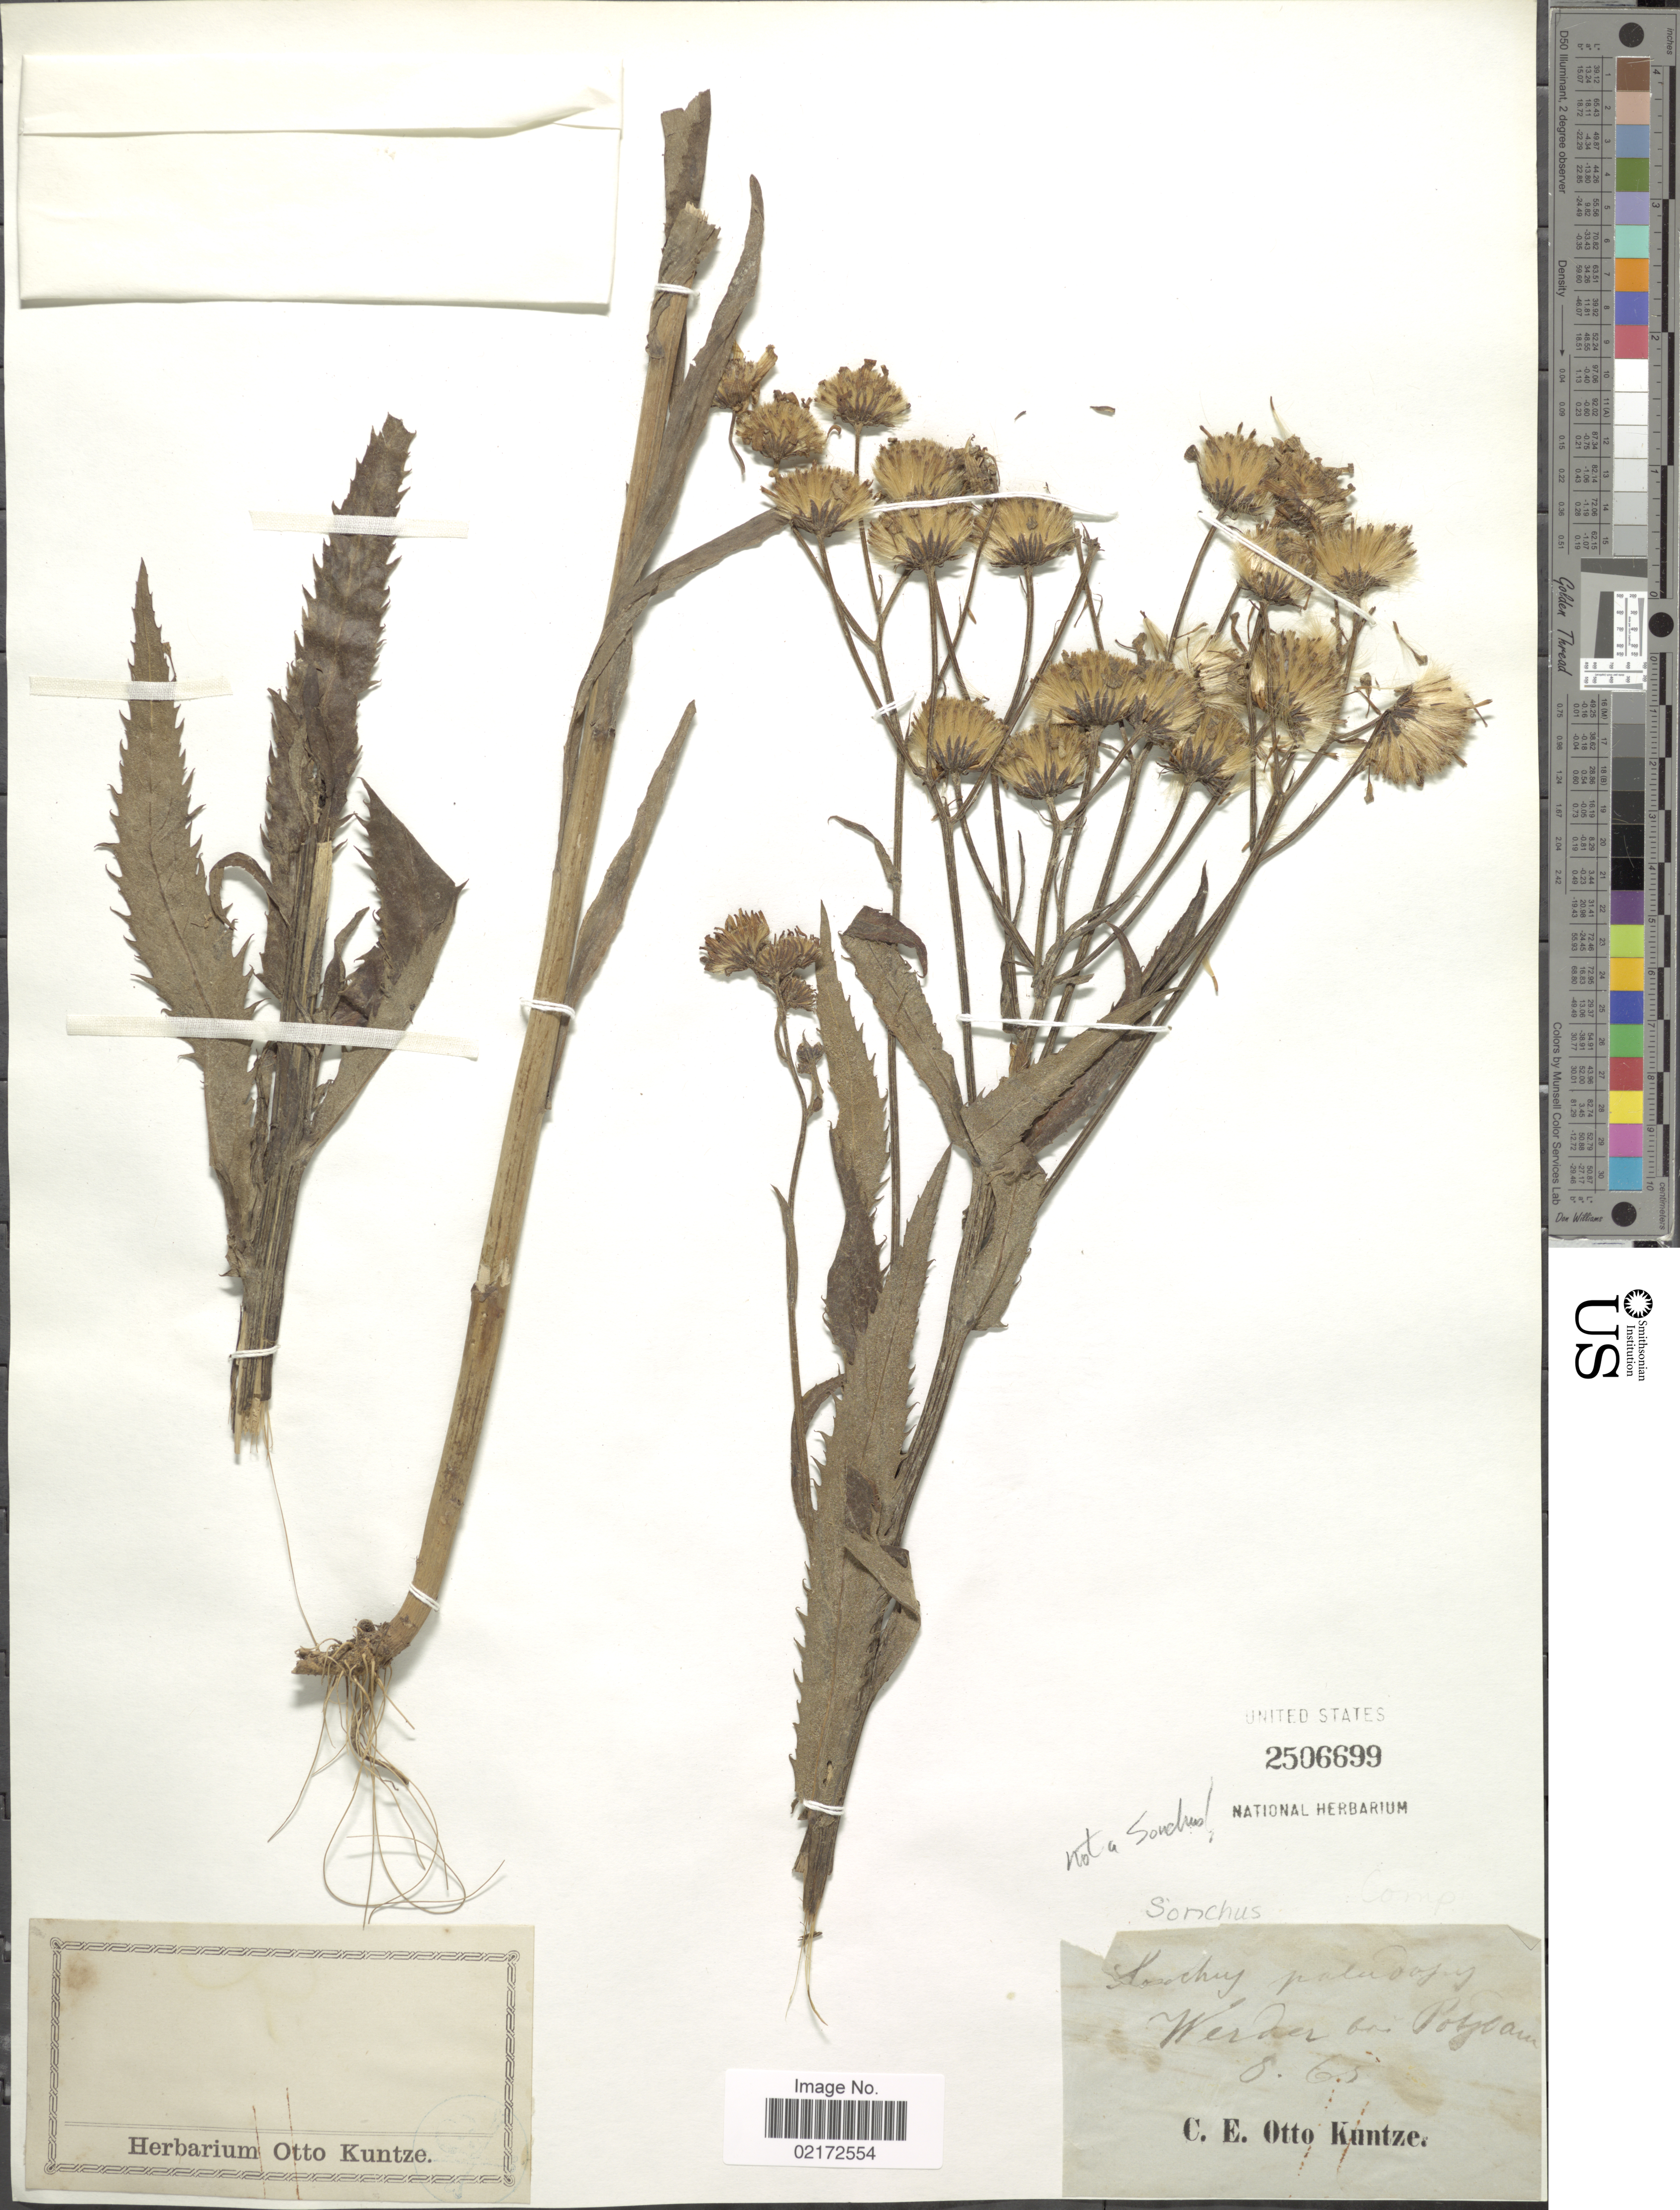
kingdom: Plantae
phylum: Tracheophyta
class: Magnoliopsida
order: Asterales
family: Asteraceae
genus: Sonchus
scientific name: Sonchus paludosus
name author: Gueldenst. ex Ledeb.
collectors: C.E.O. Kuntze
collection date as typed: Transcribed d/m/y: /8/65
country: Germany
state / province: Brandenburg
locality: Werder bei Potsdam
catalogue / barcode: US 2506699